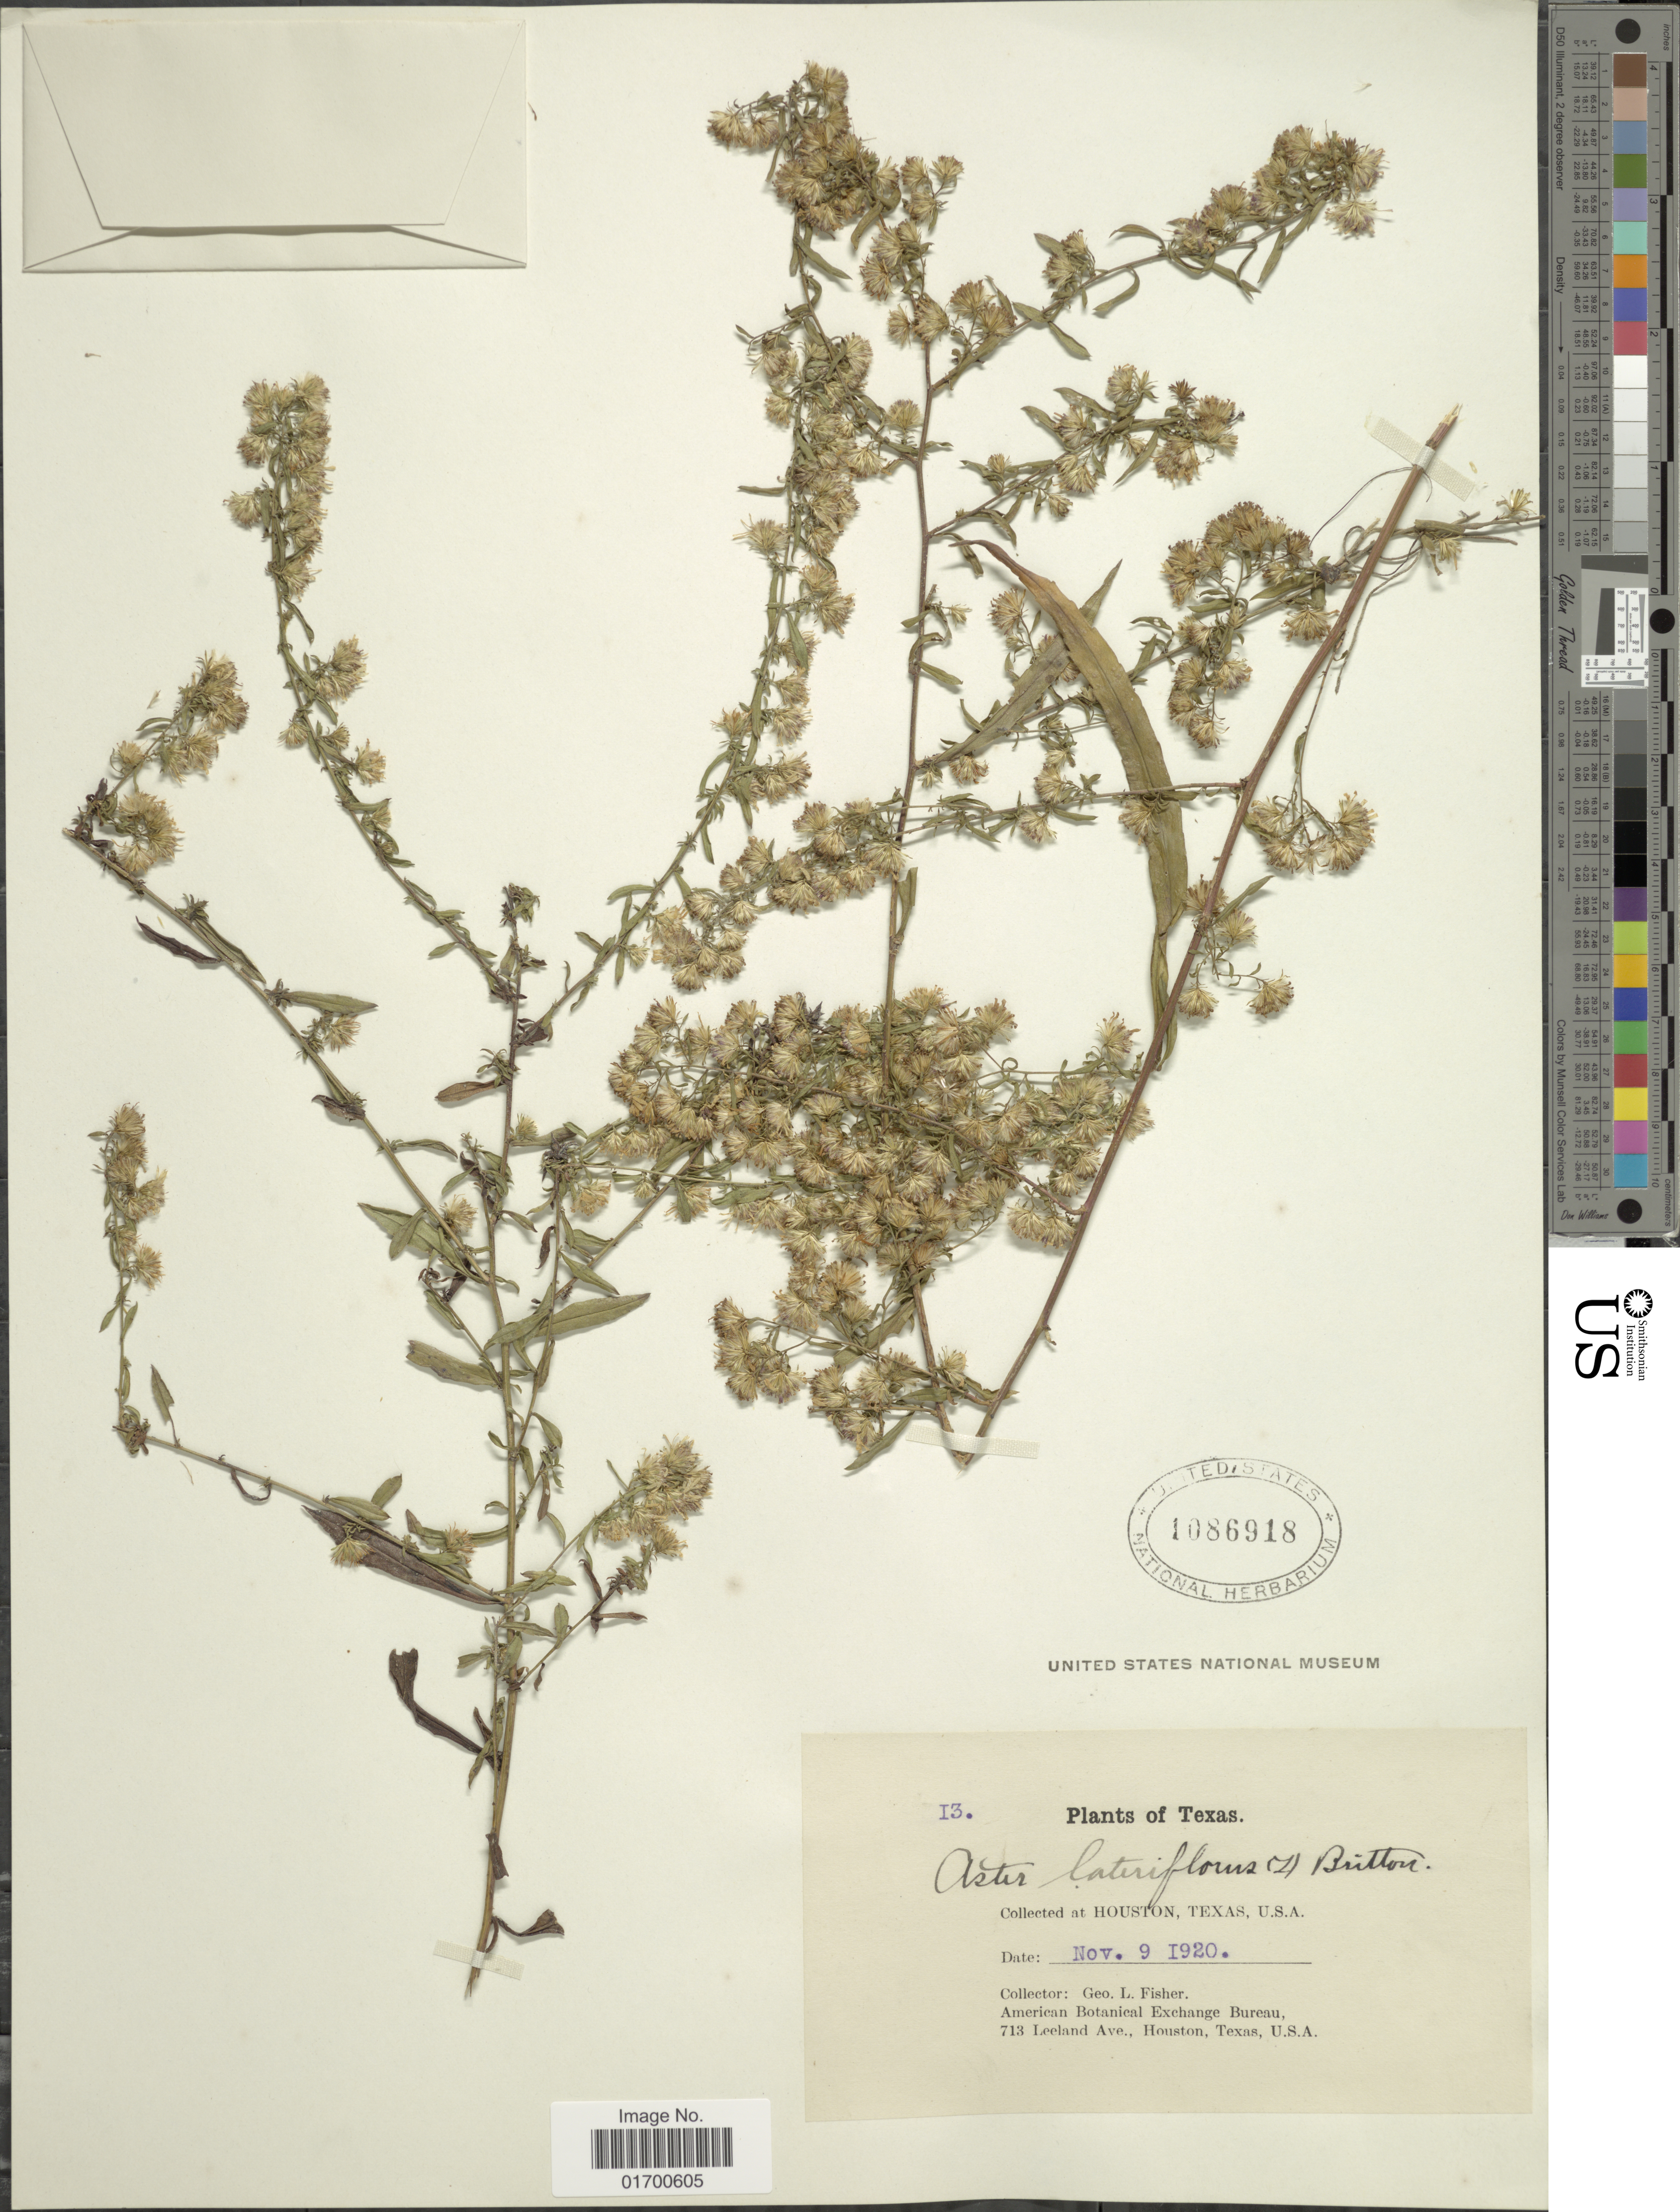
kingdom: Plantae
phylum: Tracheophyta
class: Magnoliopsida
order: Asterales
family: Asteraceae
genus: Symphyotrichum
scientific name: Symphyotrichum lateriflorum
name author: (L.) Á. Löve & D. Löve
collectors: G. L. Fisher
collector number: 13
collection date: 1920-11-09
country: United States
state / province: Texas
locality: Houston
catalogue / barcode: US 1086918